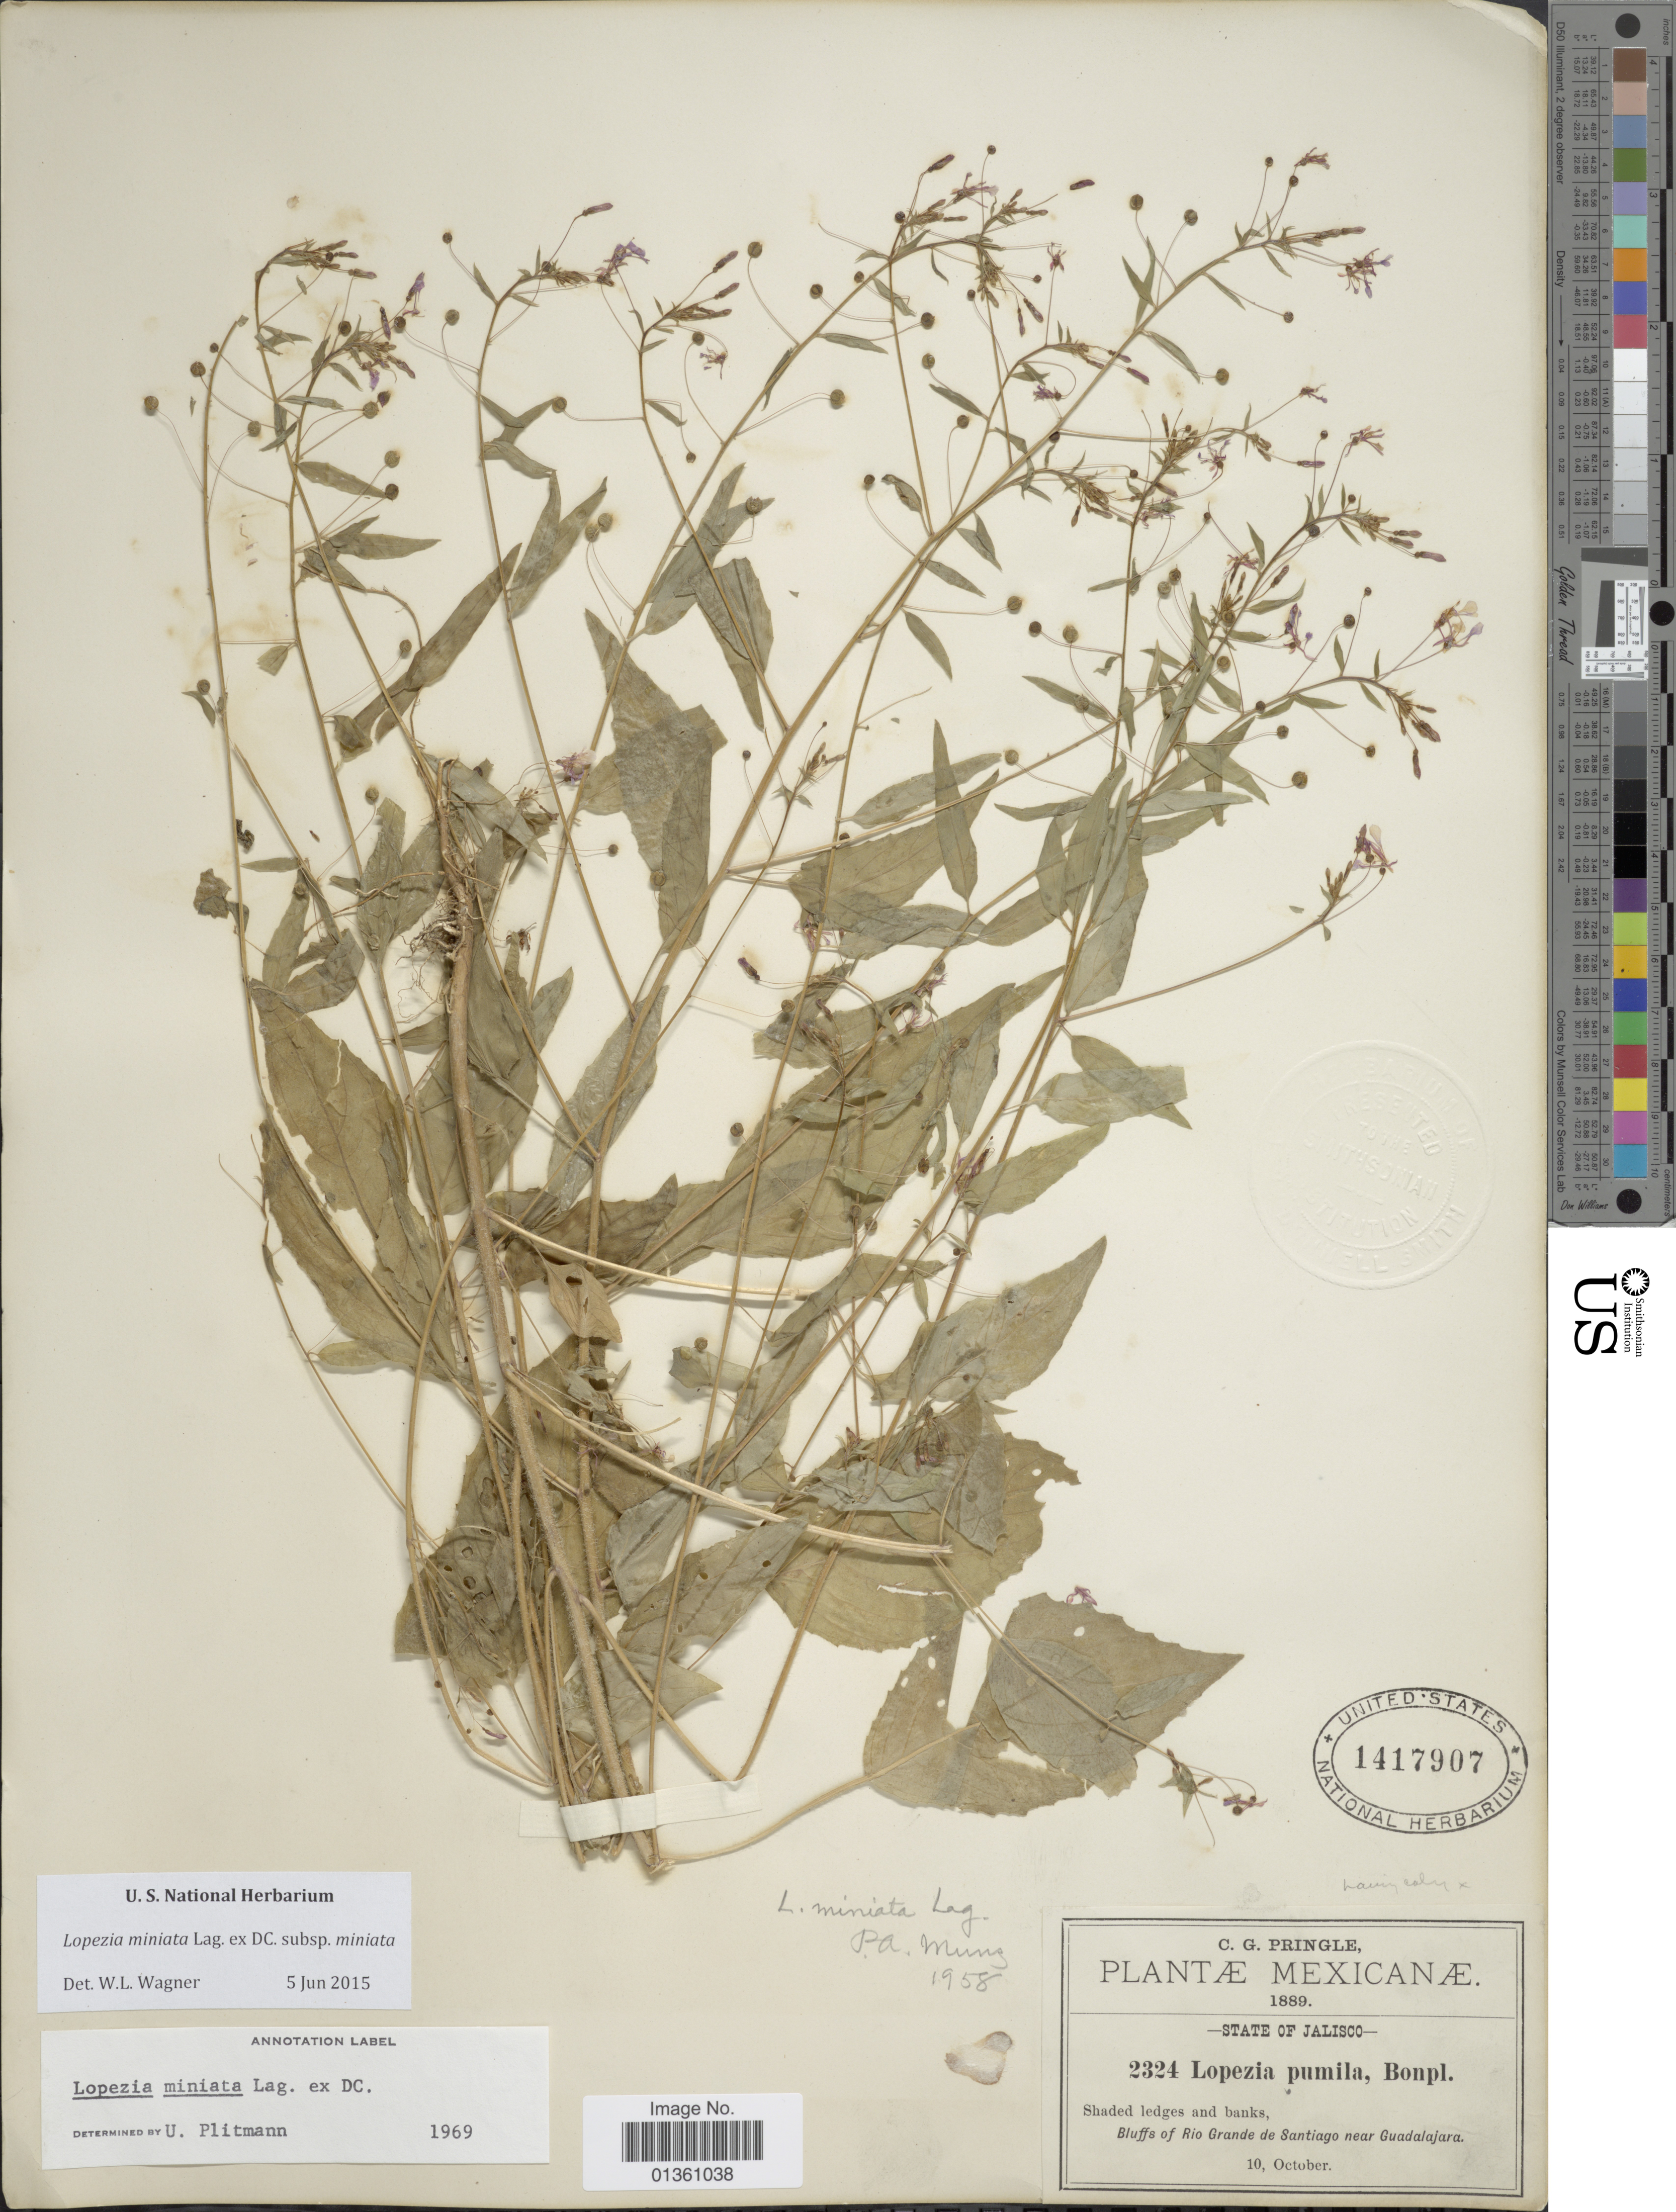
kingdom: Plantae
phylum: Tracheophyta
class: Magnoliopsida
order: Myrtales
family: Onagraceae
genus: Lopezia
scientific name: Lopezia miniata subsp. miniata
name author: Lag. ex DC.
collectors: C. G. Pringle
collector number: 2324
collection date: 1889-10-10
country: Mexico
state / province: Jalisco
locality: Bluffs of Rio Grande de Santiago near Guadalajara.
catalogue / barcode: US 1417907